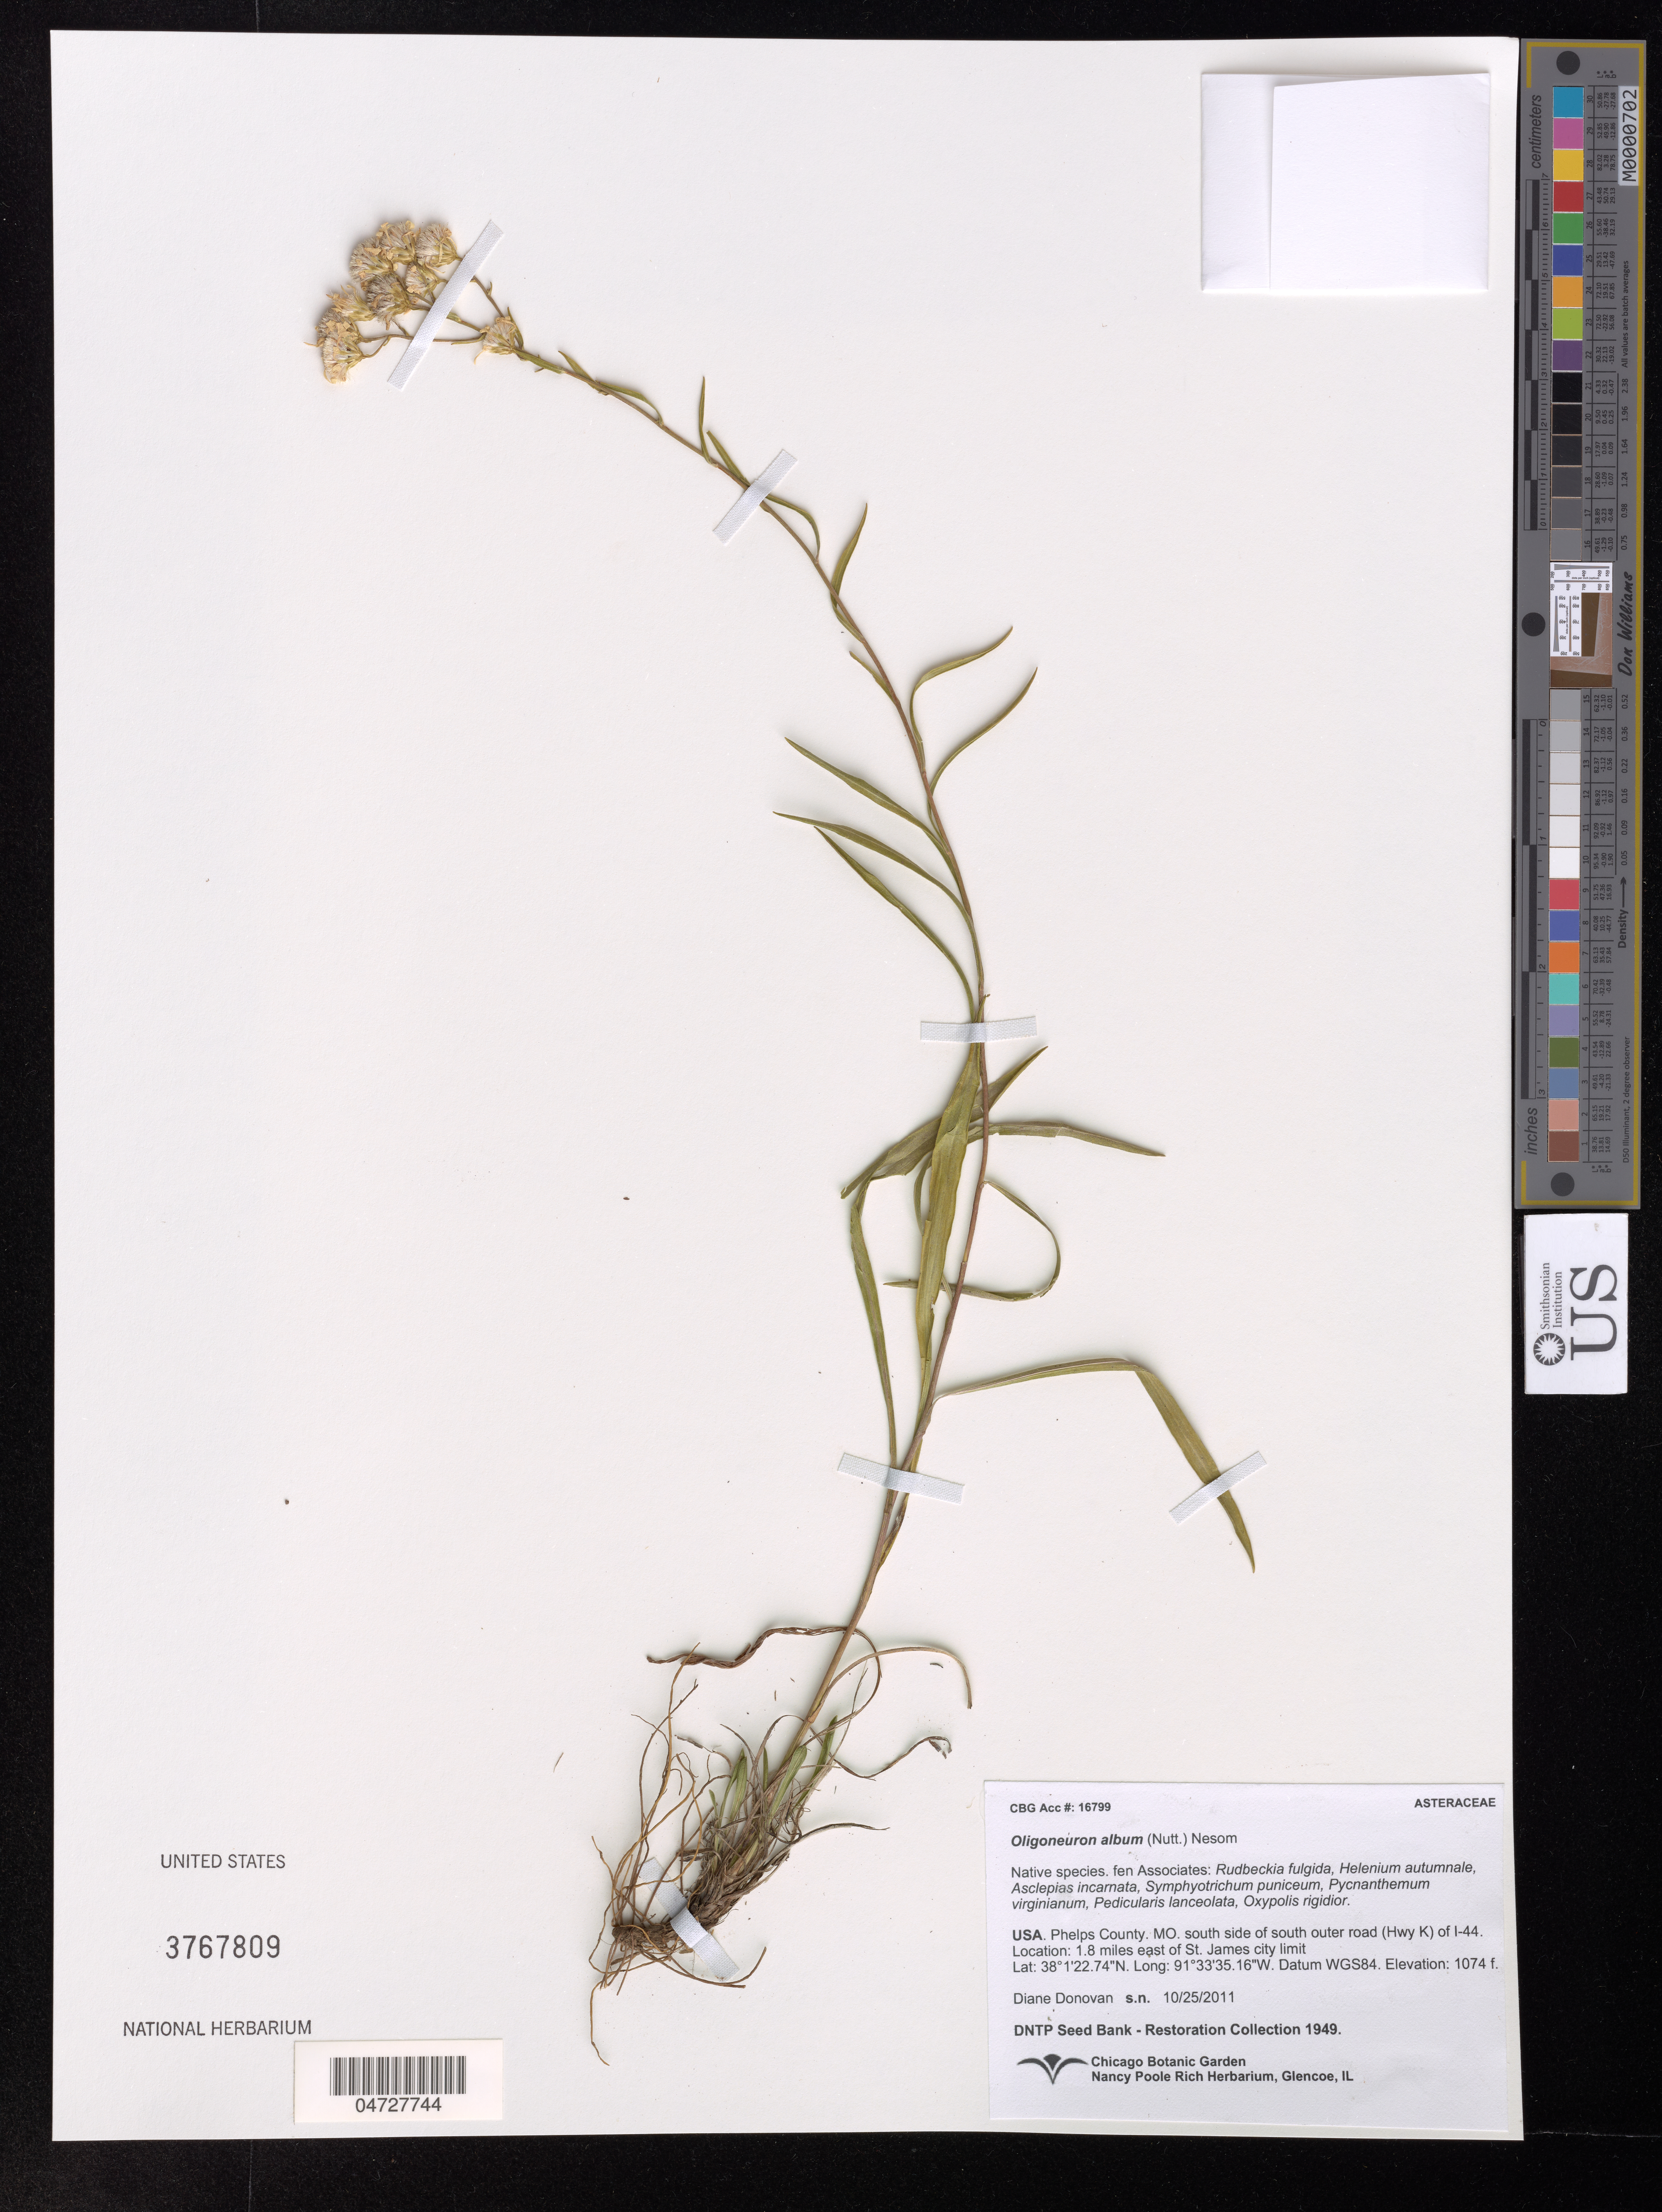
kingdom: Plantae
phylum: Tracheophyta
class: Magnoliopsida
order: Asterales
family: Asteraceae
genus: Oligoneuron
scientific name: Oligoneuron album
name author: (Nutt.) G.L. Nesom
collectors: D. Donovan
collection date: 2011-10-25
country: United States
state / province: Missouri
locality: Phelps County. south side of south outer road (Hwy K) of I-44. 1.8 miles east of St. James city limit.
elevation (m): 327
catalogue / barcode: US 3767809